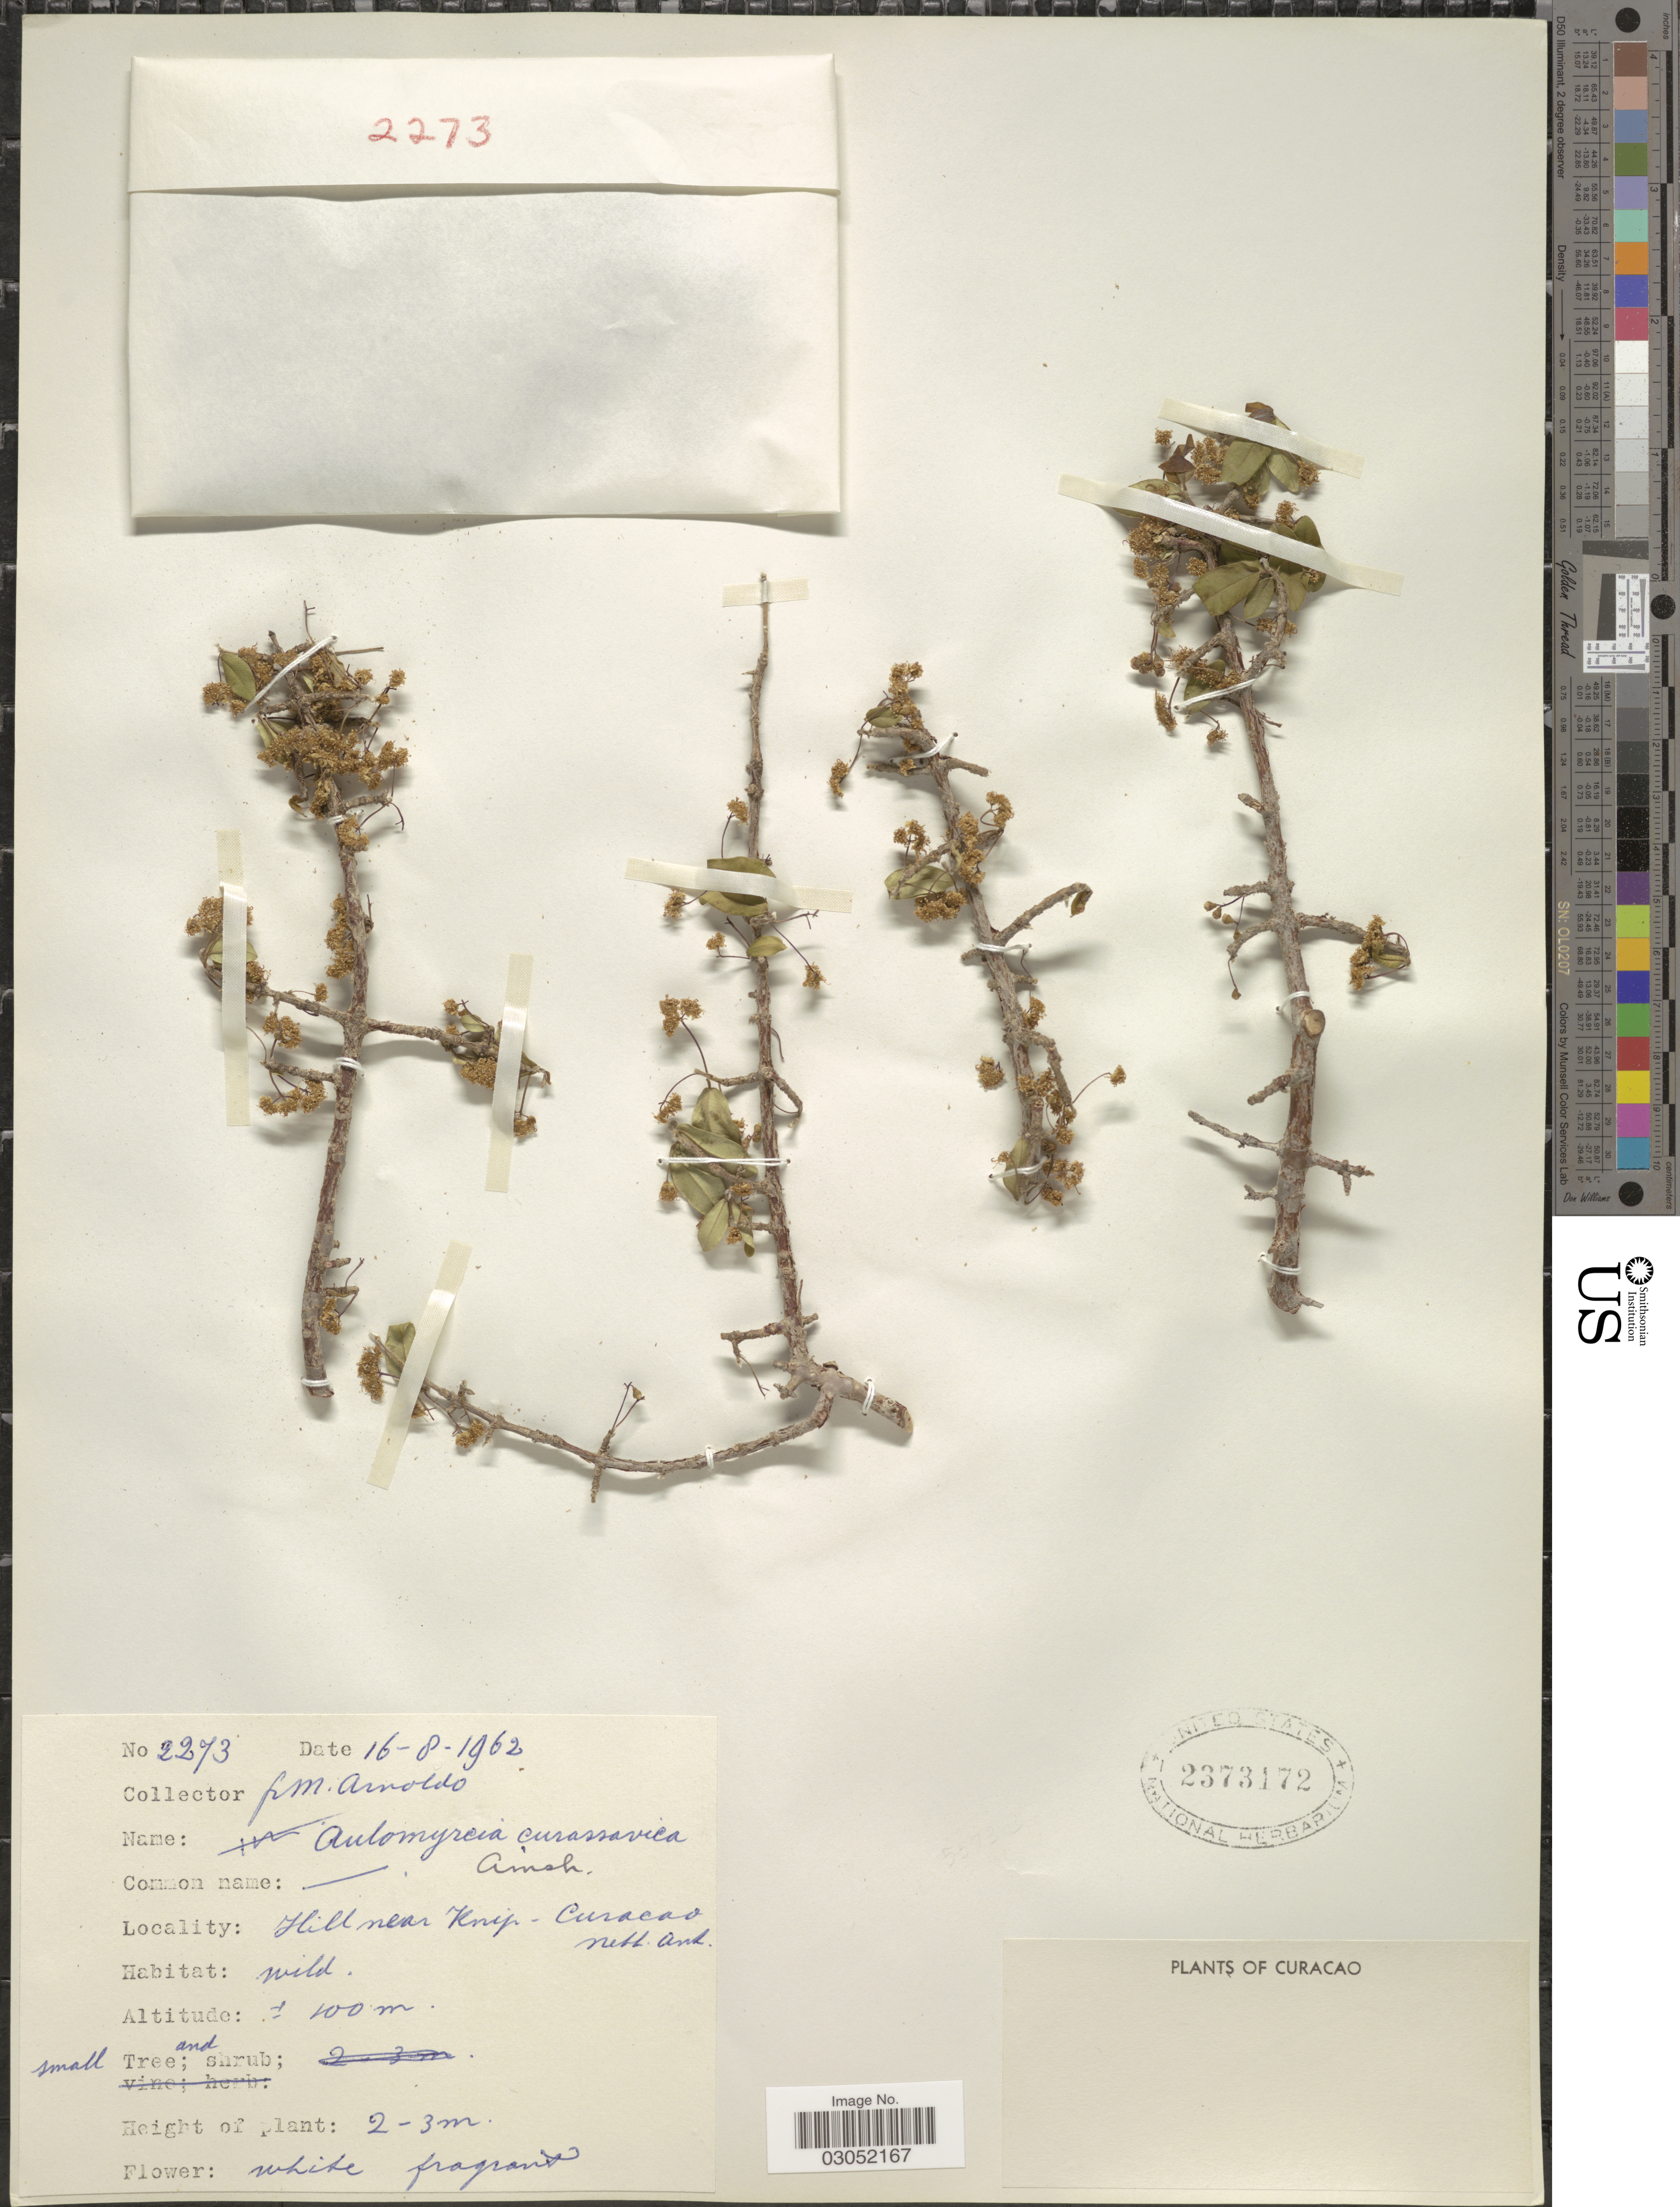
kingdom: Plantae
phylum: Tracheophyta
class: Magnoliopsida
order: Myrtales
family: Myrtaceae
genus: Myrcia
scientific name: Myrcia curassavica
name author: (Amshoff) Stoffers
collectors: N. Arnoldo-Broeders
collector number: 2273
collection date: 1962-08-16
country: Curaçao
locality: Hill near Knip. Neth. Ant.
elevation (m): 100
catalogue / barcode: US 2373172